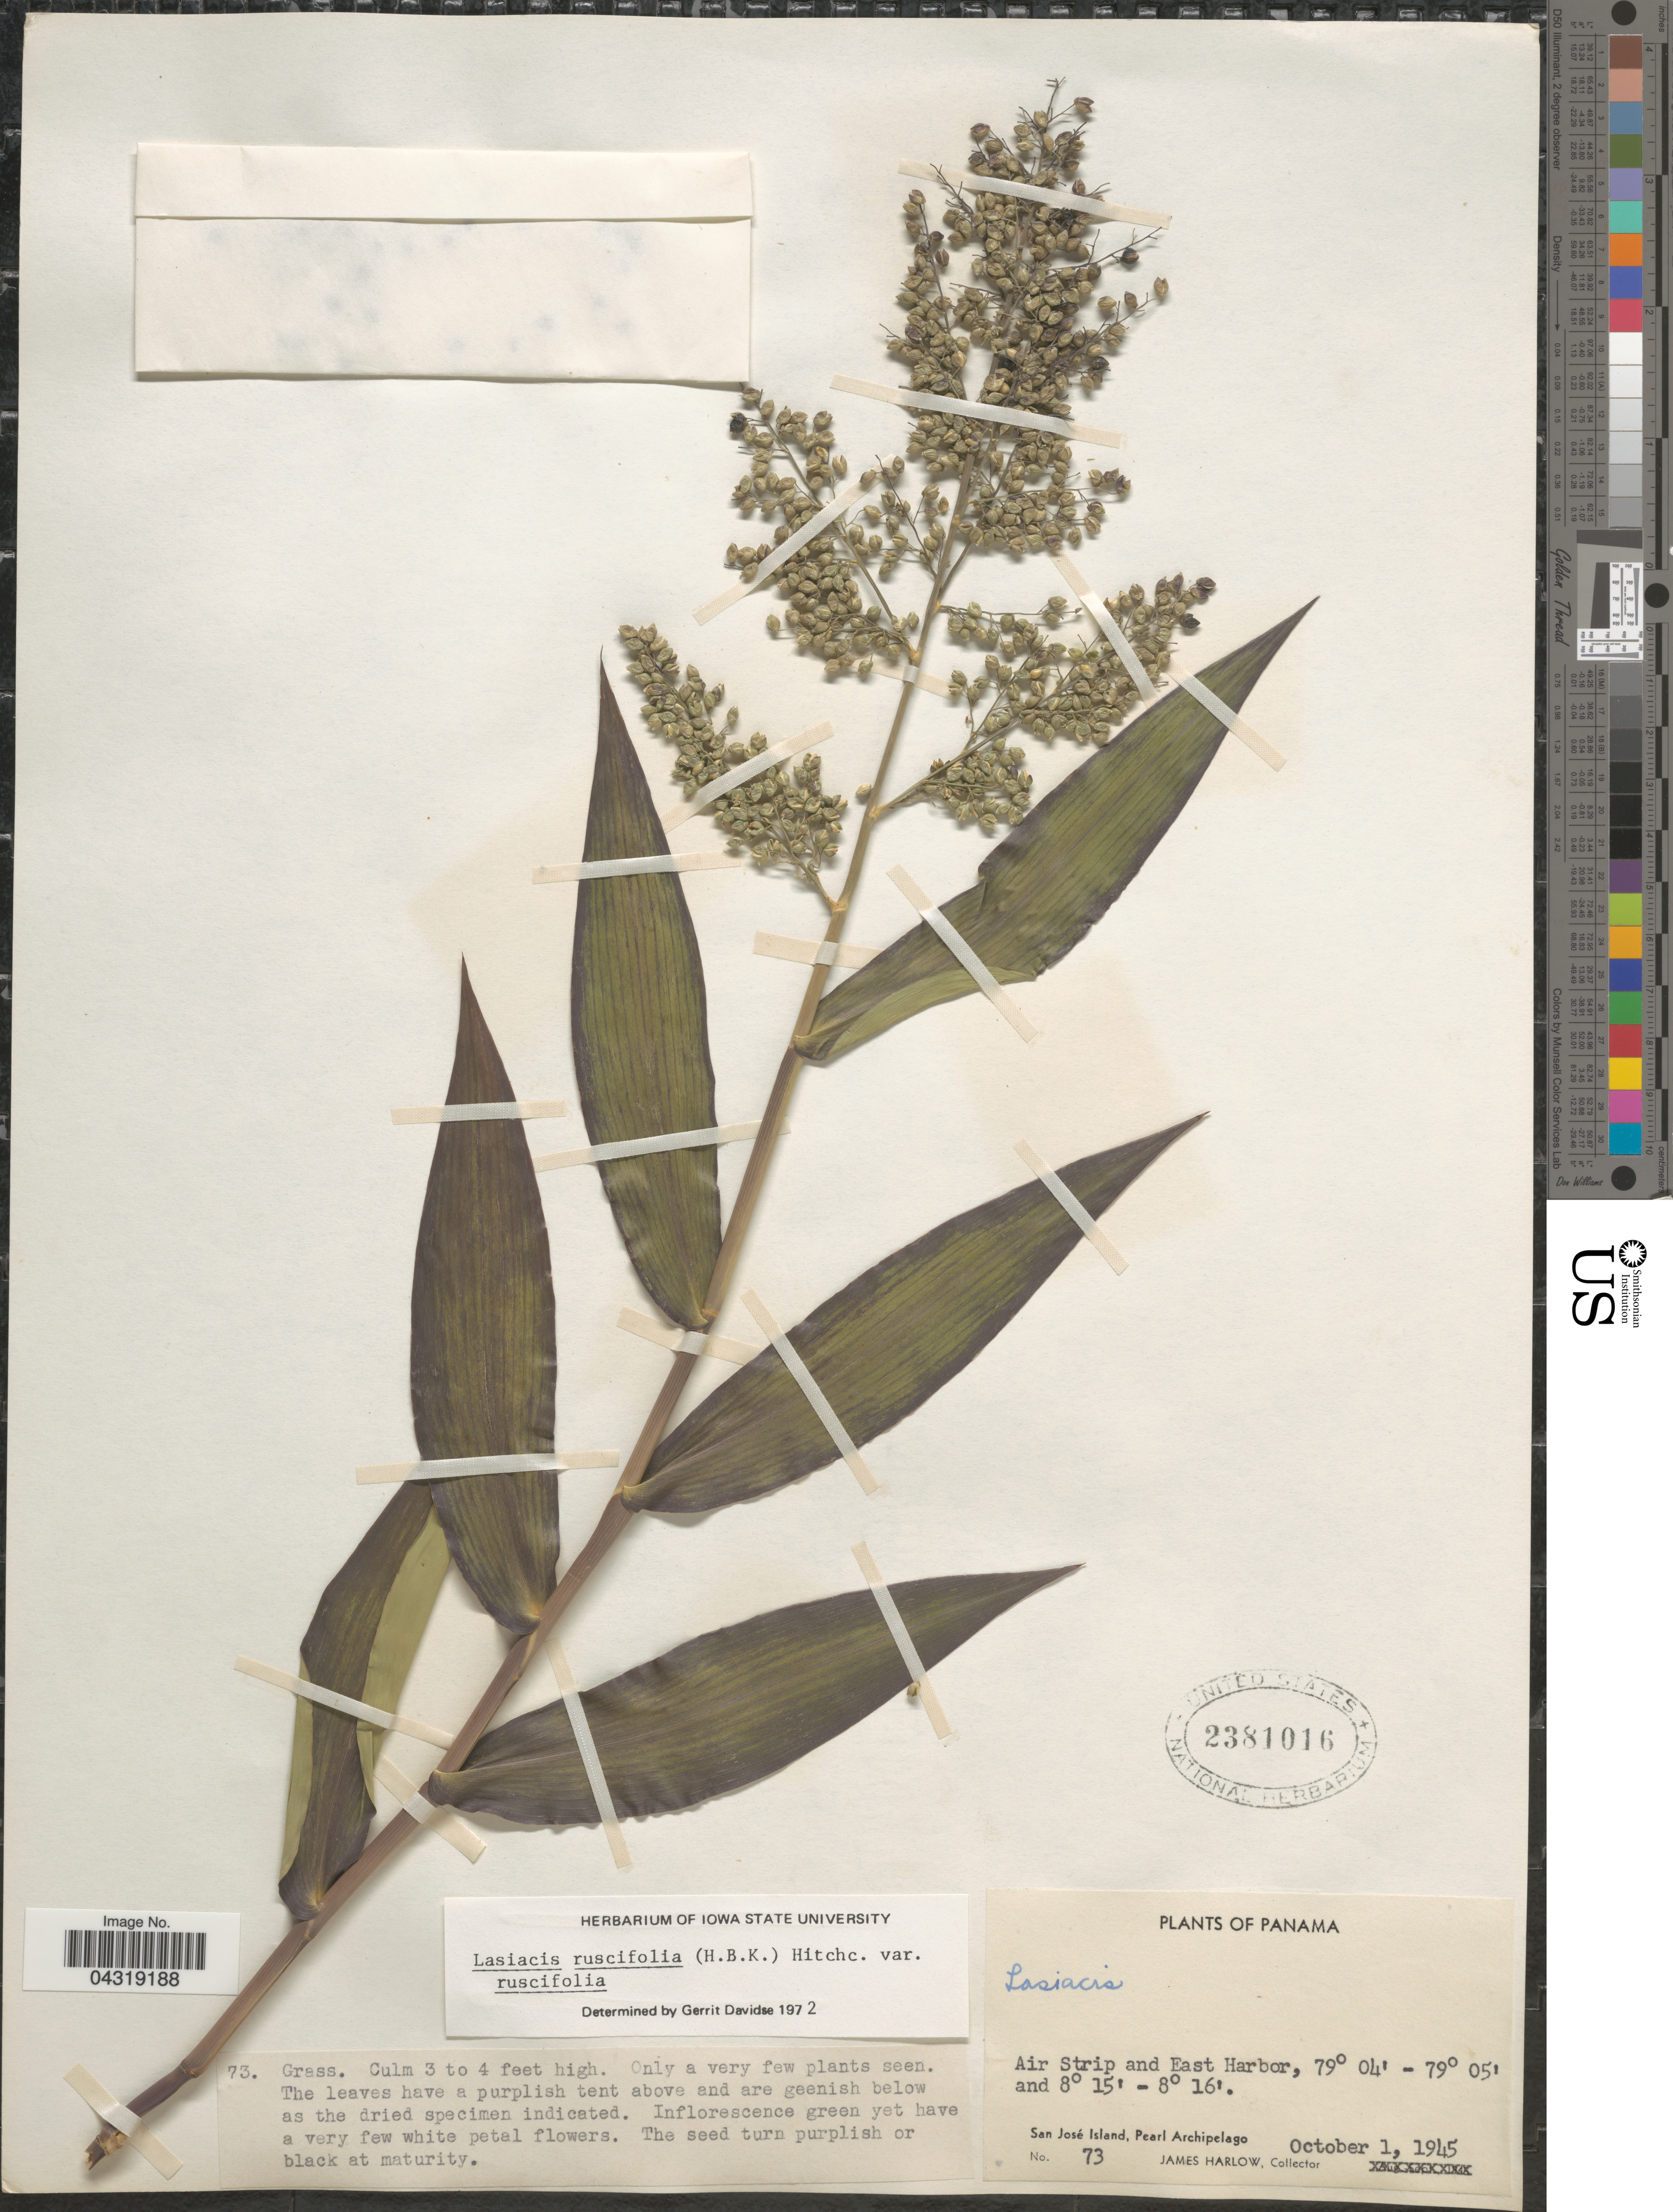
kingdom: Plantae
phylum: Tracheophyta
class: Liliopsida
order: Poales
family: Poaceae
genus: Lasiacis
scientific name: Lasiacis ruscifolia var. velutina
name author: (Swallen) Davidse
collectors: J. Harlow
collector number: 73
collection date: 1945-10-01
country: Panama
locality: Air Strip and East Harbor. San José Island, Pearl Archipelago.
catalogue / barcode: US 2381016